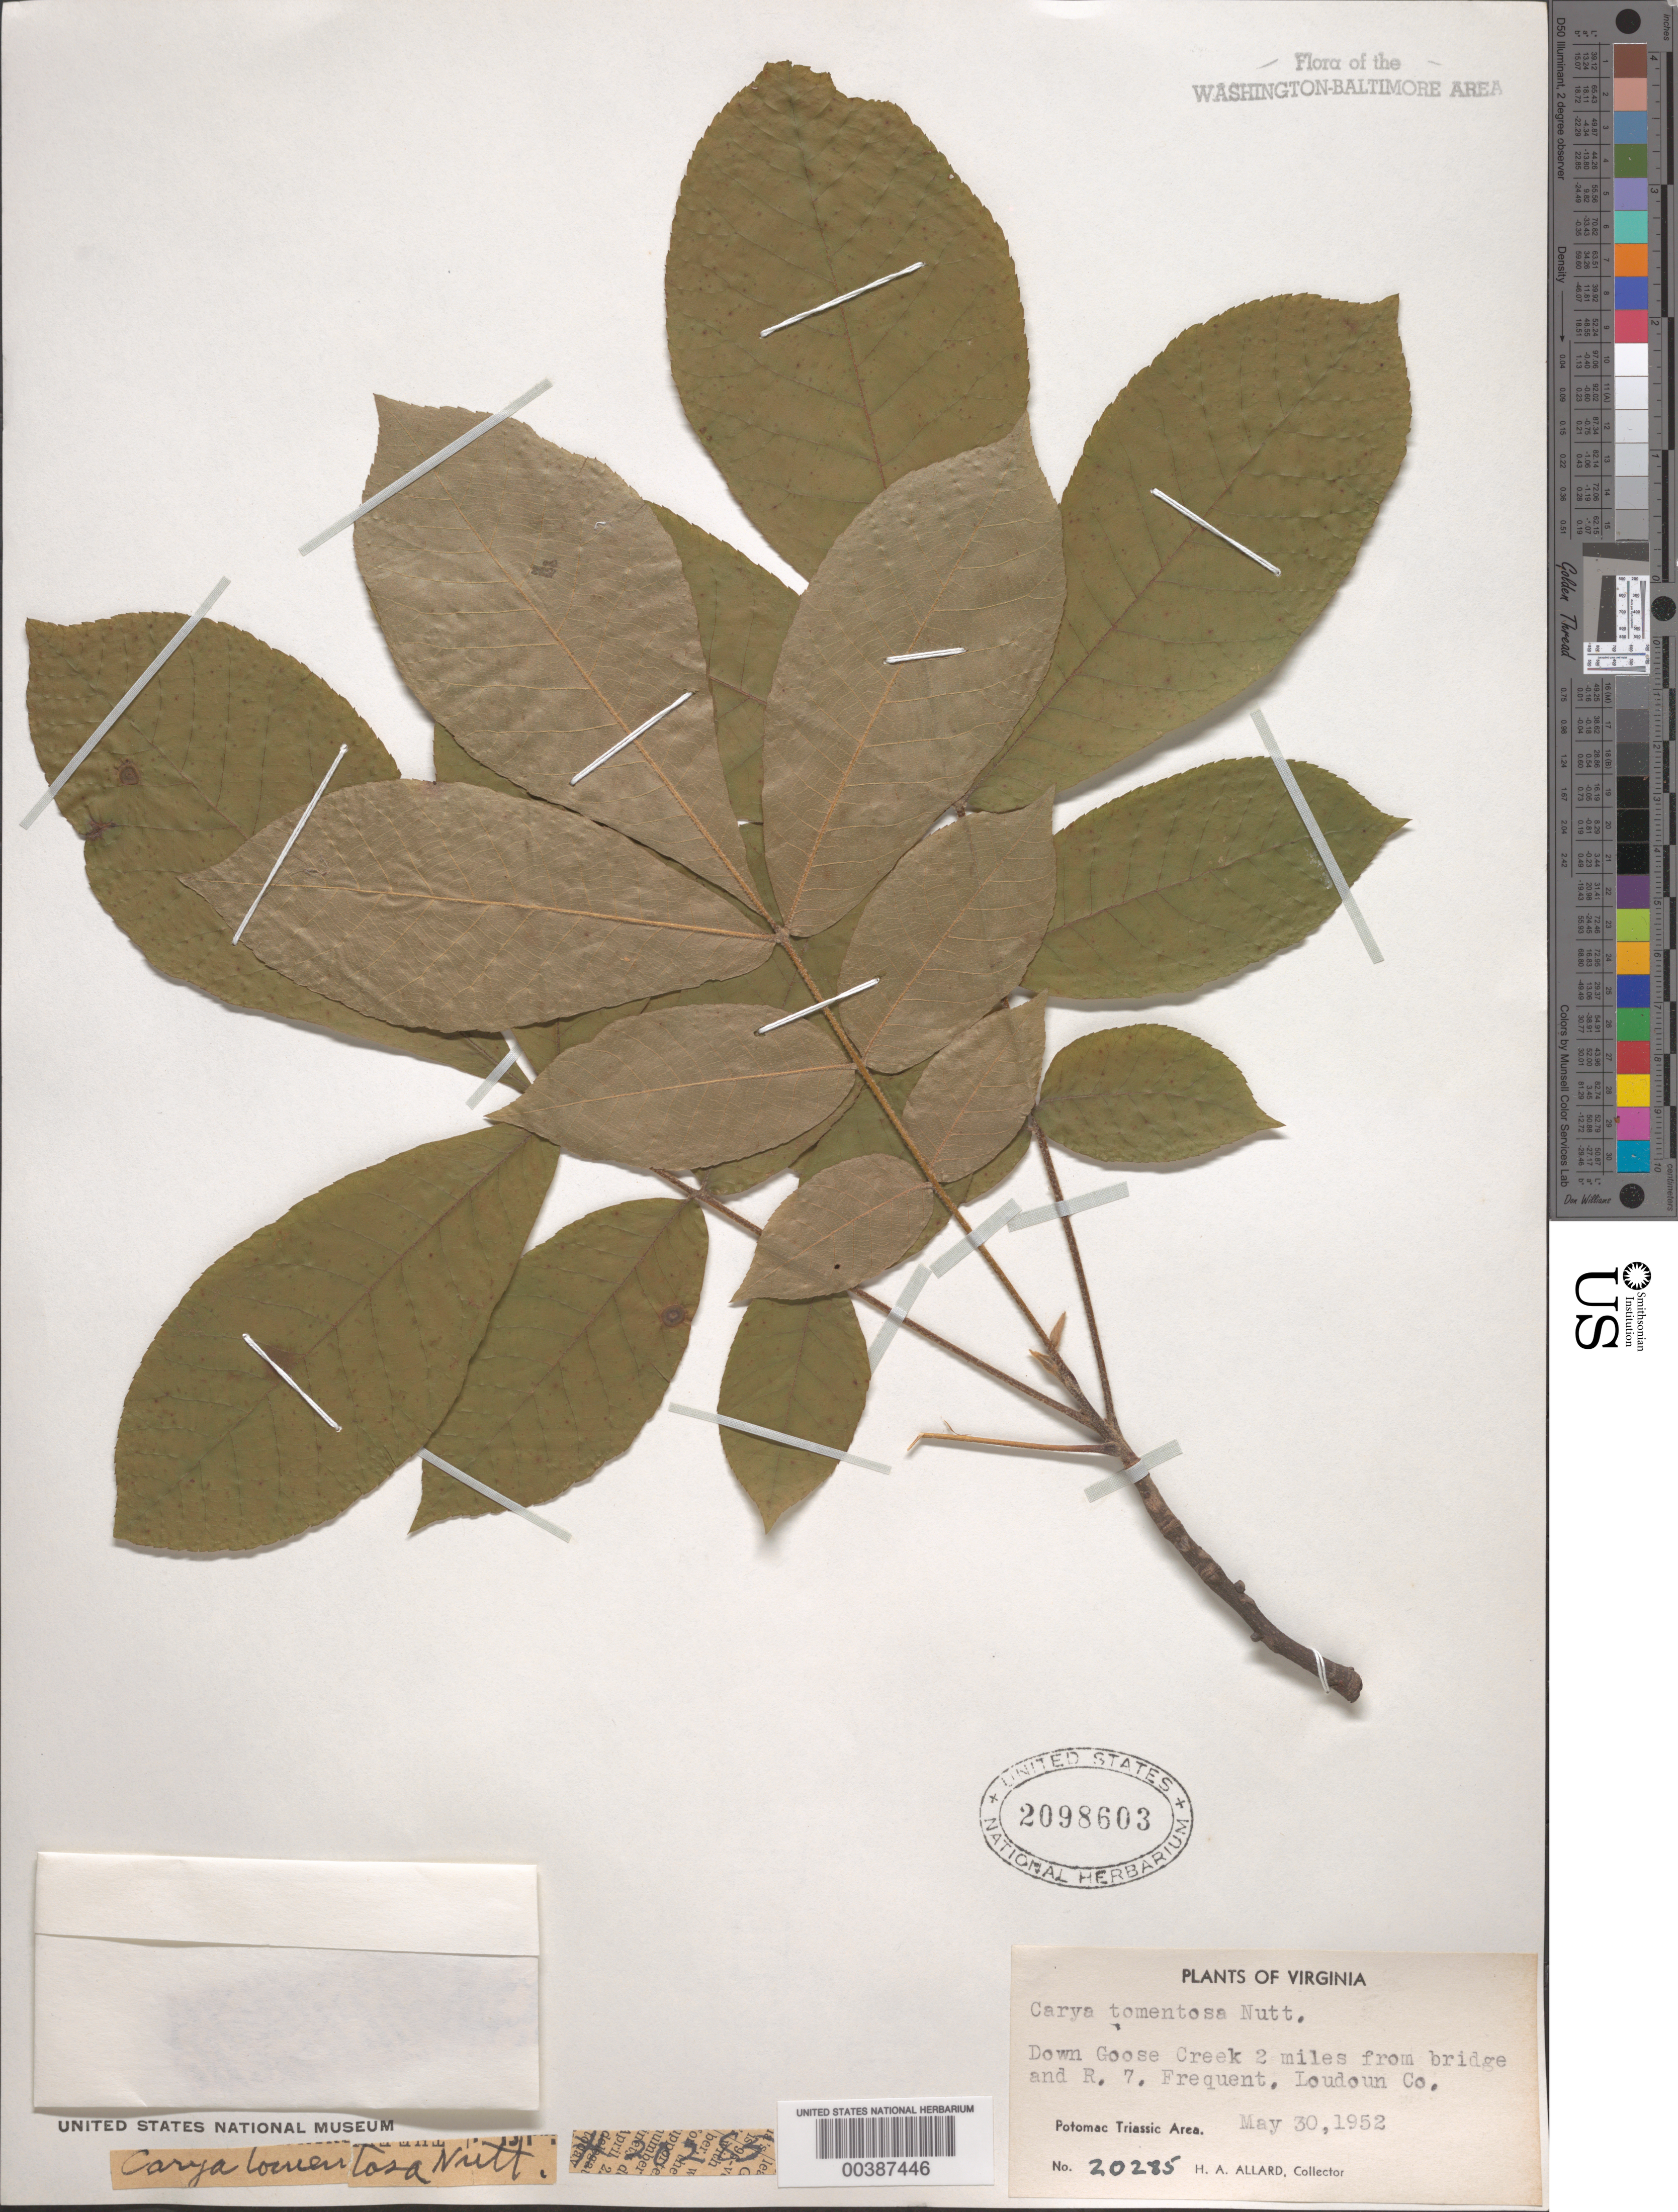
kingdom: Plantae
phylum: Tracheophyta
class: Magnoliopsida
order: Fagales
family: Juglandaceae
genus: Carya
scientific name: Carya tomentosa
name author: (Lam.) Nutt.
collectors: H. A. Allard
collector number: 20285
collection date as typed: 30 May 1952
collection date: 1952-05-30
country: United States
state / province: Virginia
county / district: Loudoun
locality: Downstream from Route 7 on Goose Creek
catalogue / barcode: US 2098603